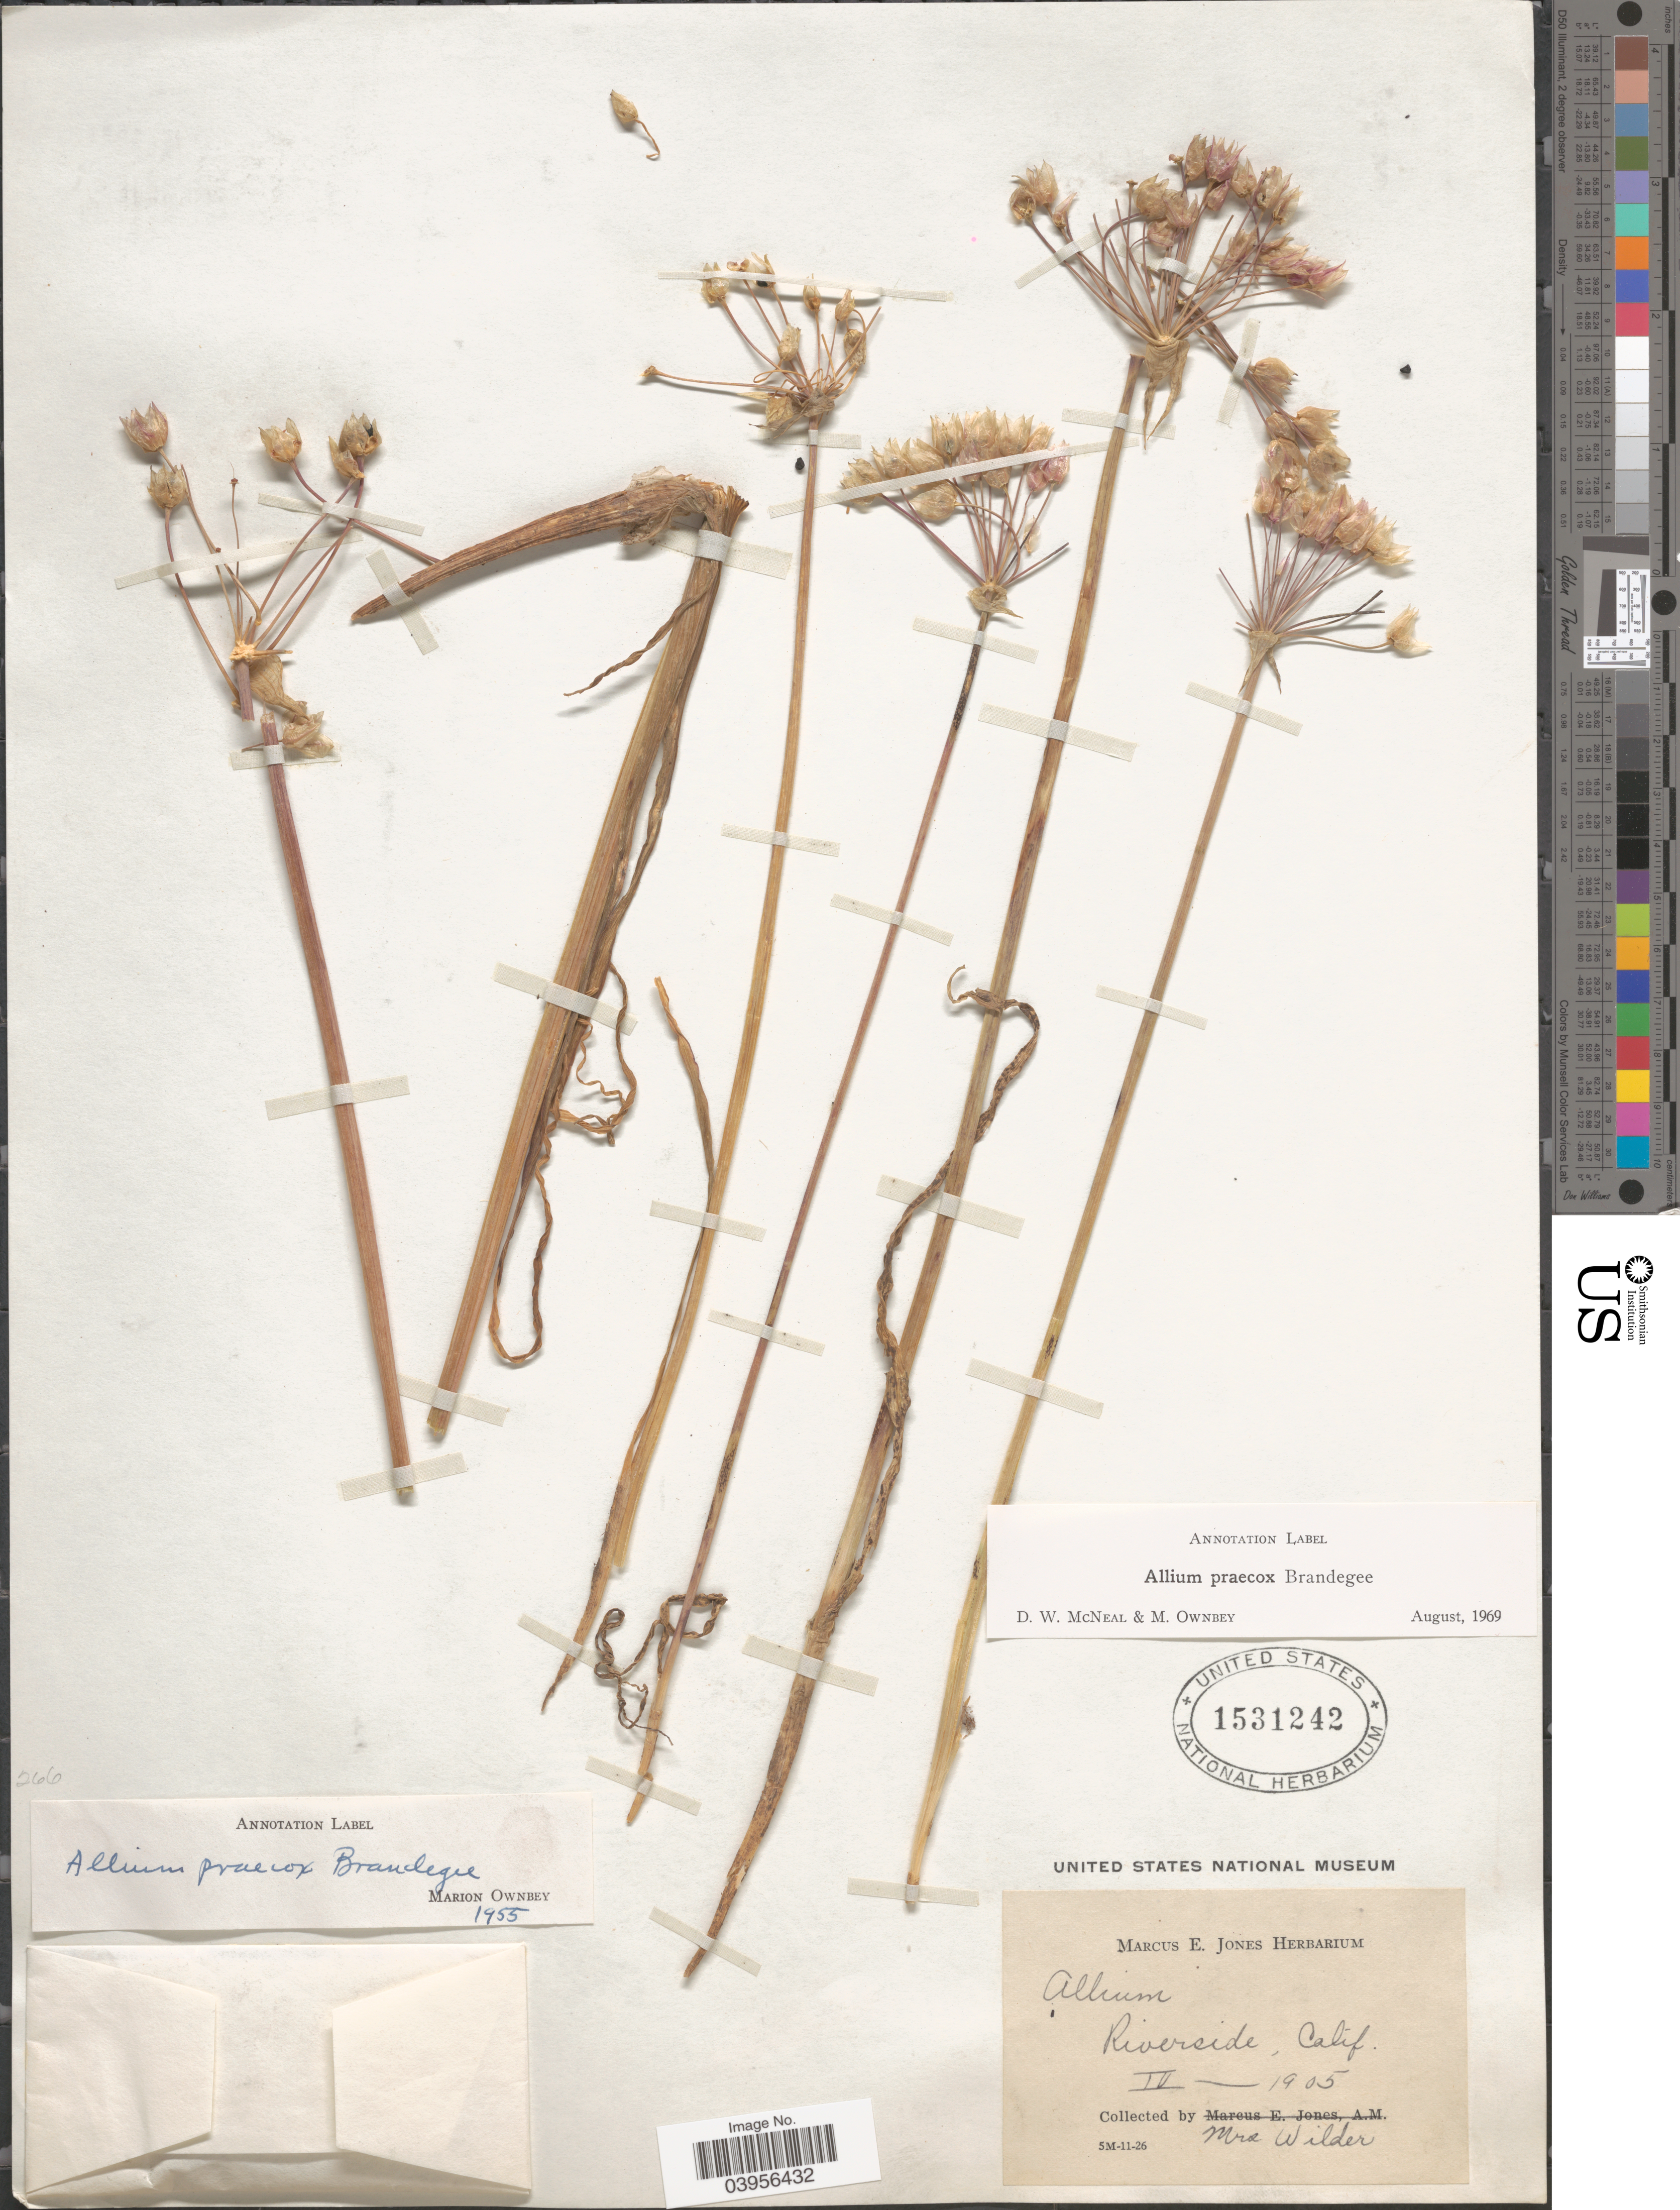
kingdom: Plantae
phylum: Tracheophyta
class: Liliopsida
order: Asparagales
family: Amaryllidaceae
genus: Allium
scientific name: Allium praecox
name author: Brandegee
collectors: Wilder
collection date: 1905-04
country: United States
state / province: California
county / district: Riverside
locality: Riverside.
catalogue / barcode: US 1531242